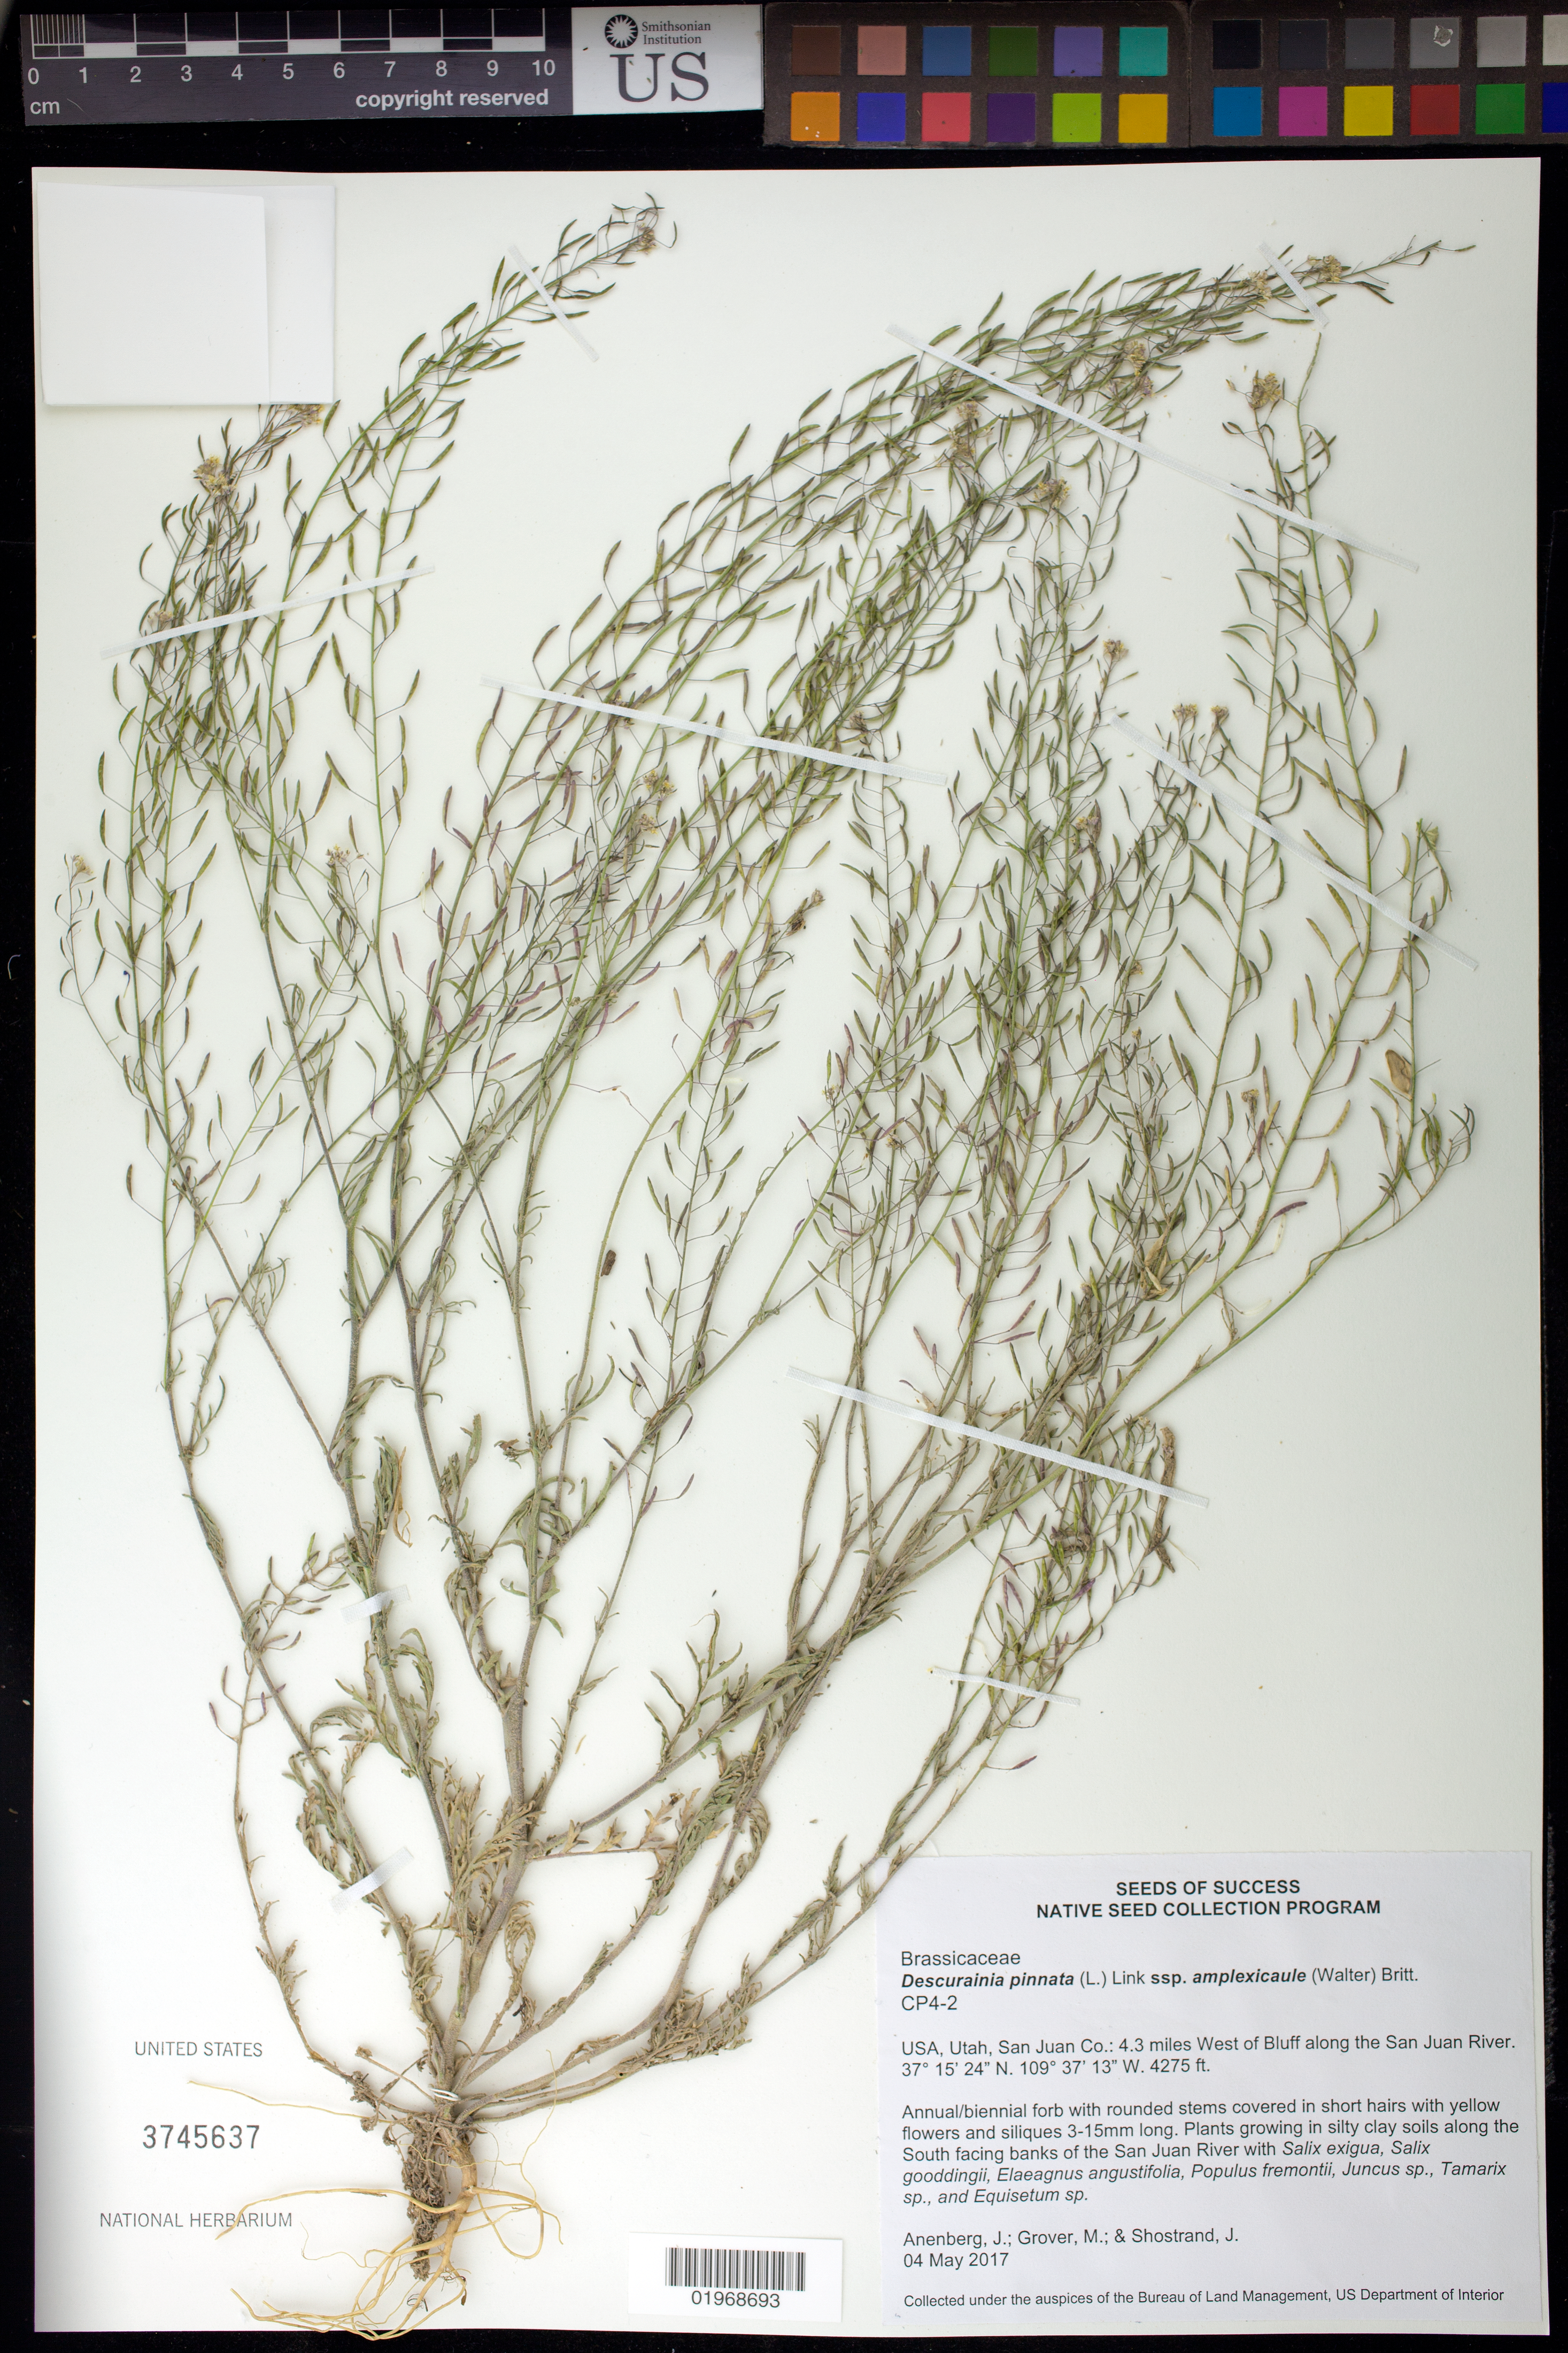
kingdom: Plantae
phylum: Tracheophyta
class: Magnoliopsida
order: Brassicales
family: Brassicaceae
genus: Descurainia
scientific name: Descurainia pinnata subsp. amplexicaule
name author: (Walter) Britton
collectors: J. Anenberg, M. Grover & J. Shostrand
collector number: CP4-2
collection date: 2017-05-04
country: United States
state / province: Utah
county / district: San Juan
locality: Along the San Juan River, 4.3 miles W of Bluff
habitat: Silty clay soils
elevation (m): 1303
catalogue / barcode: US 3745637